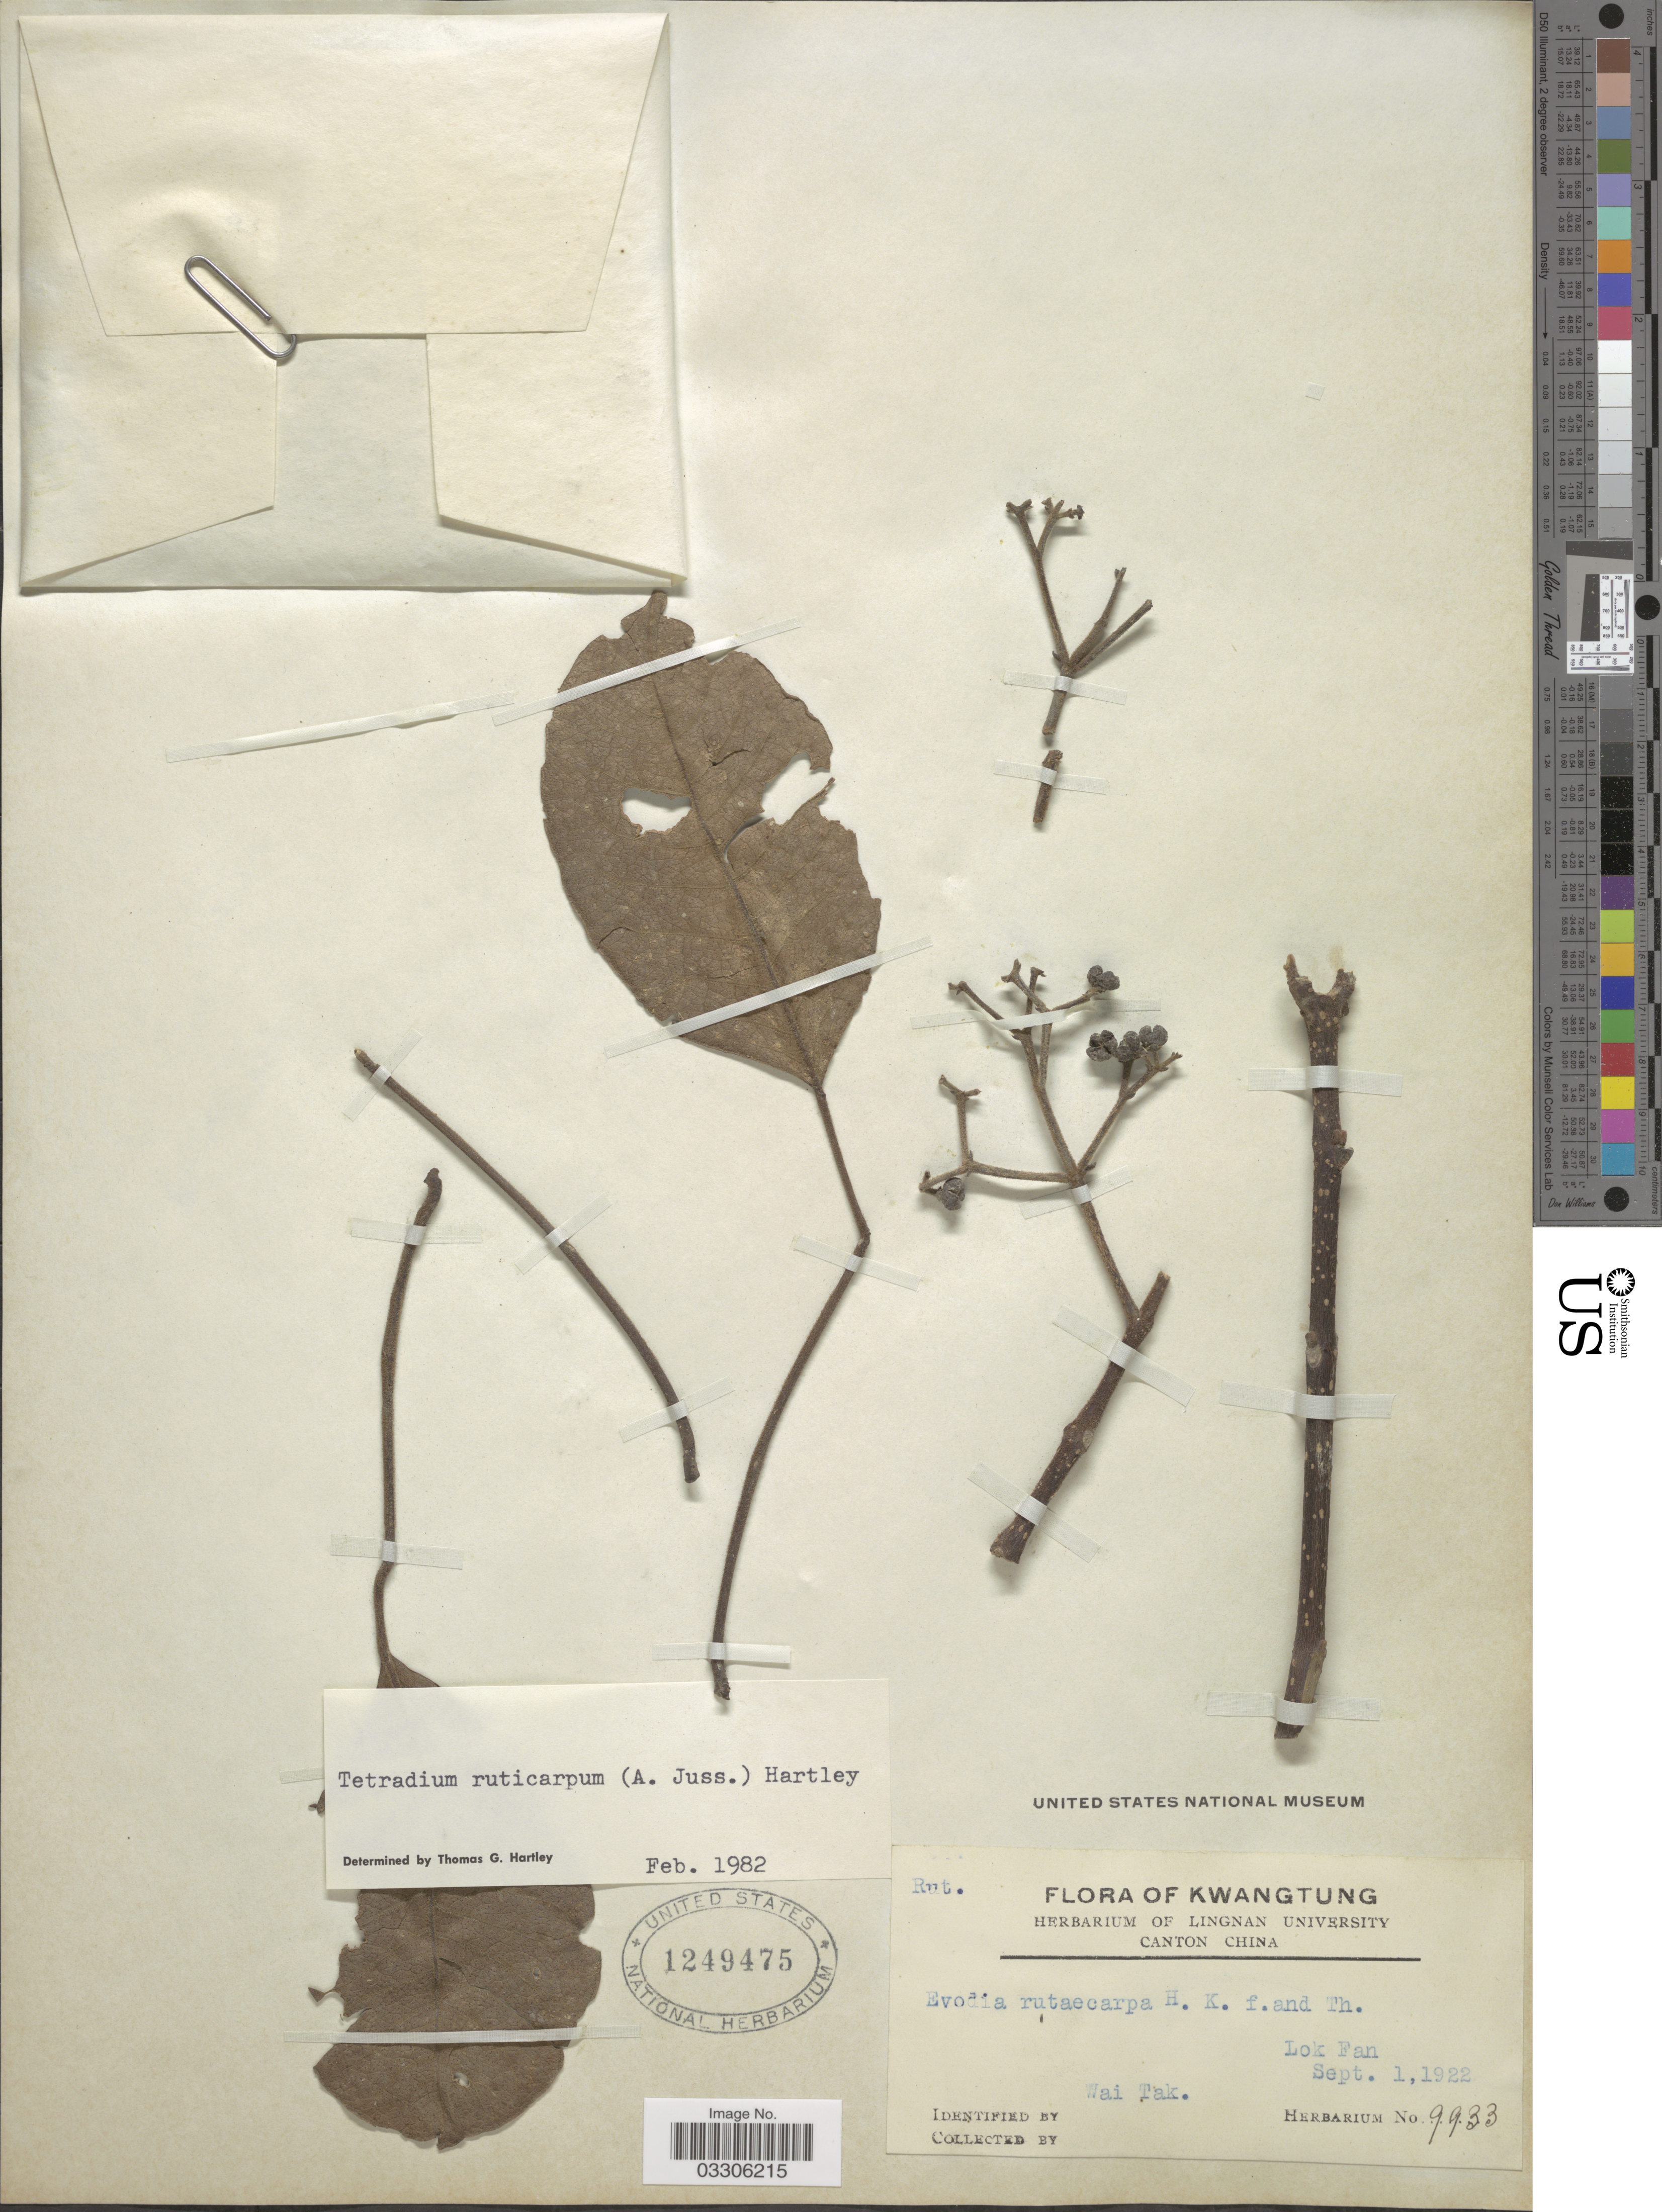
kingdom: Plantae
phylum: Tracheophyta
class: Magnoliopsida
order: Sapindales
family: Rutaceae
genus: Tetradium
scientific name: Tetradium ruticarpum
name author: (A. Juss.) T.G. Hartley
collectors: Wai Tak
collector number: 9933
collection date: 1922-09-01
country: China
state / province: Guangdong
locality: Kwangtung. Lok Fan.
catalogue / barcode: US 1249475